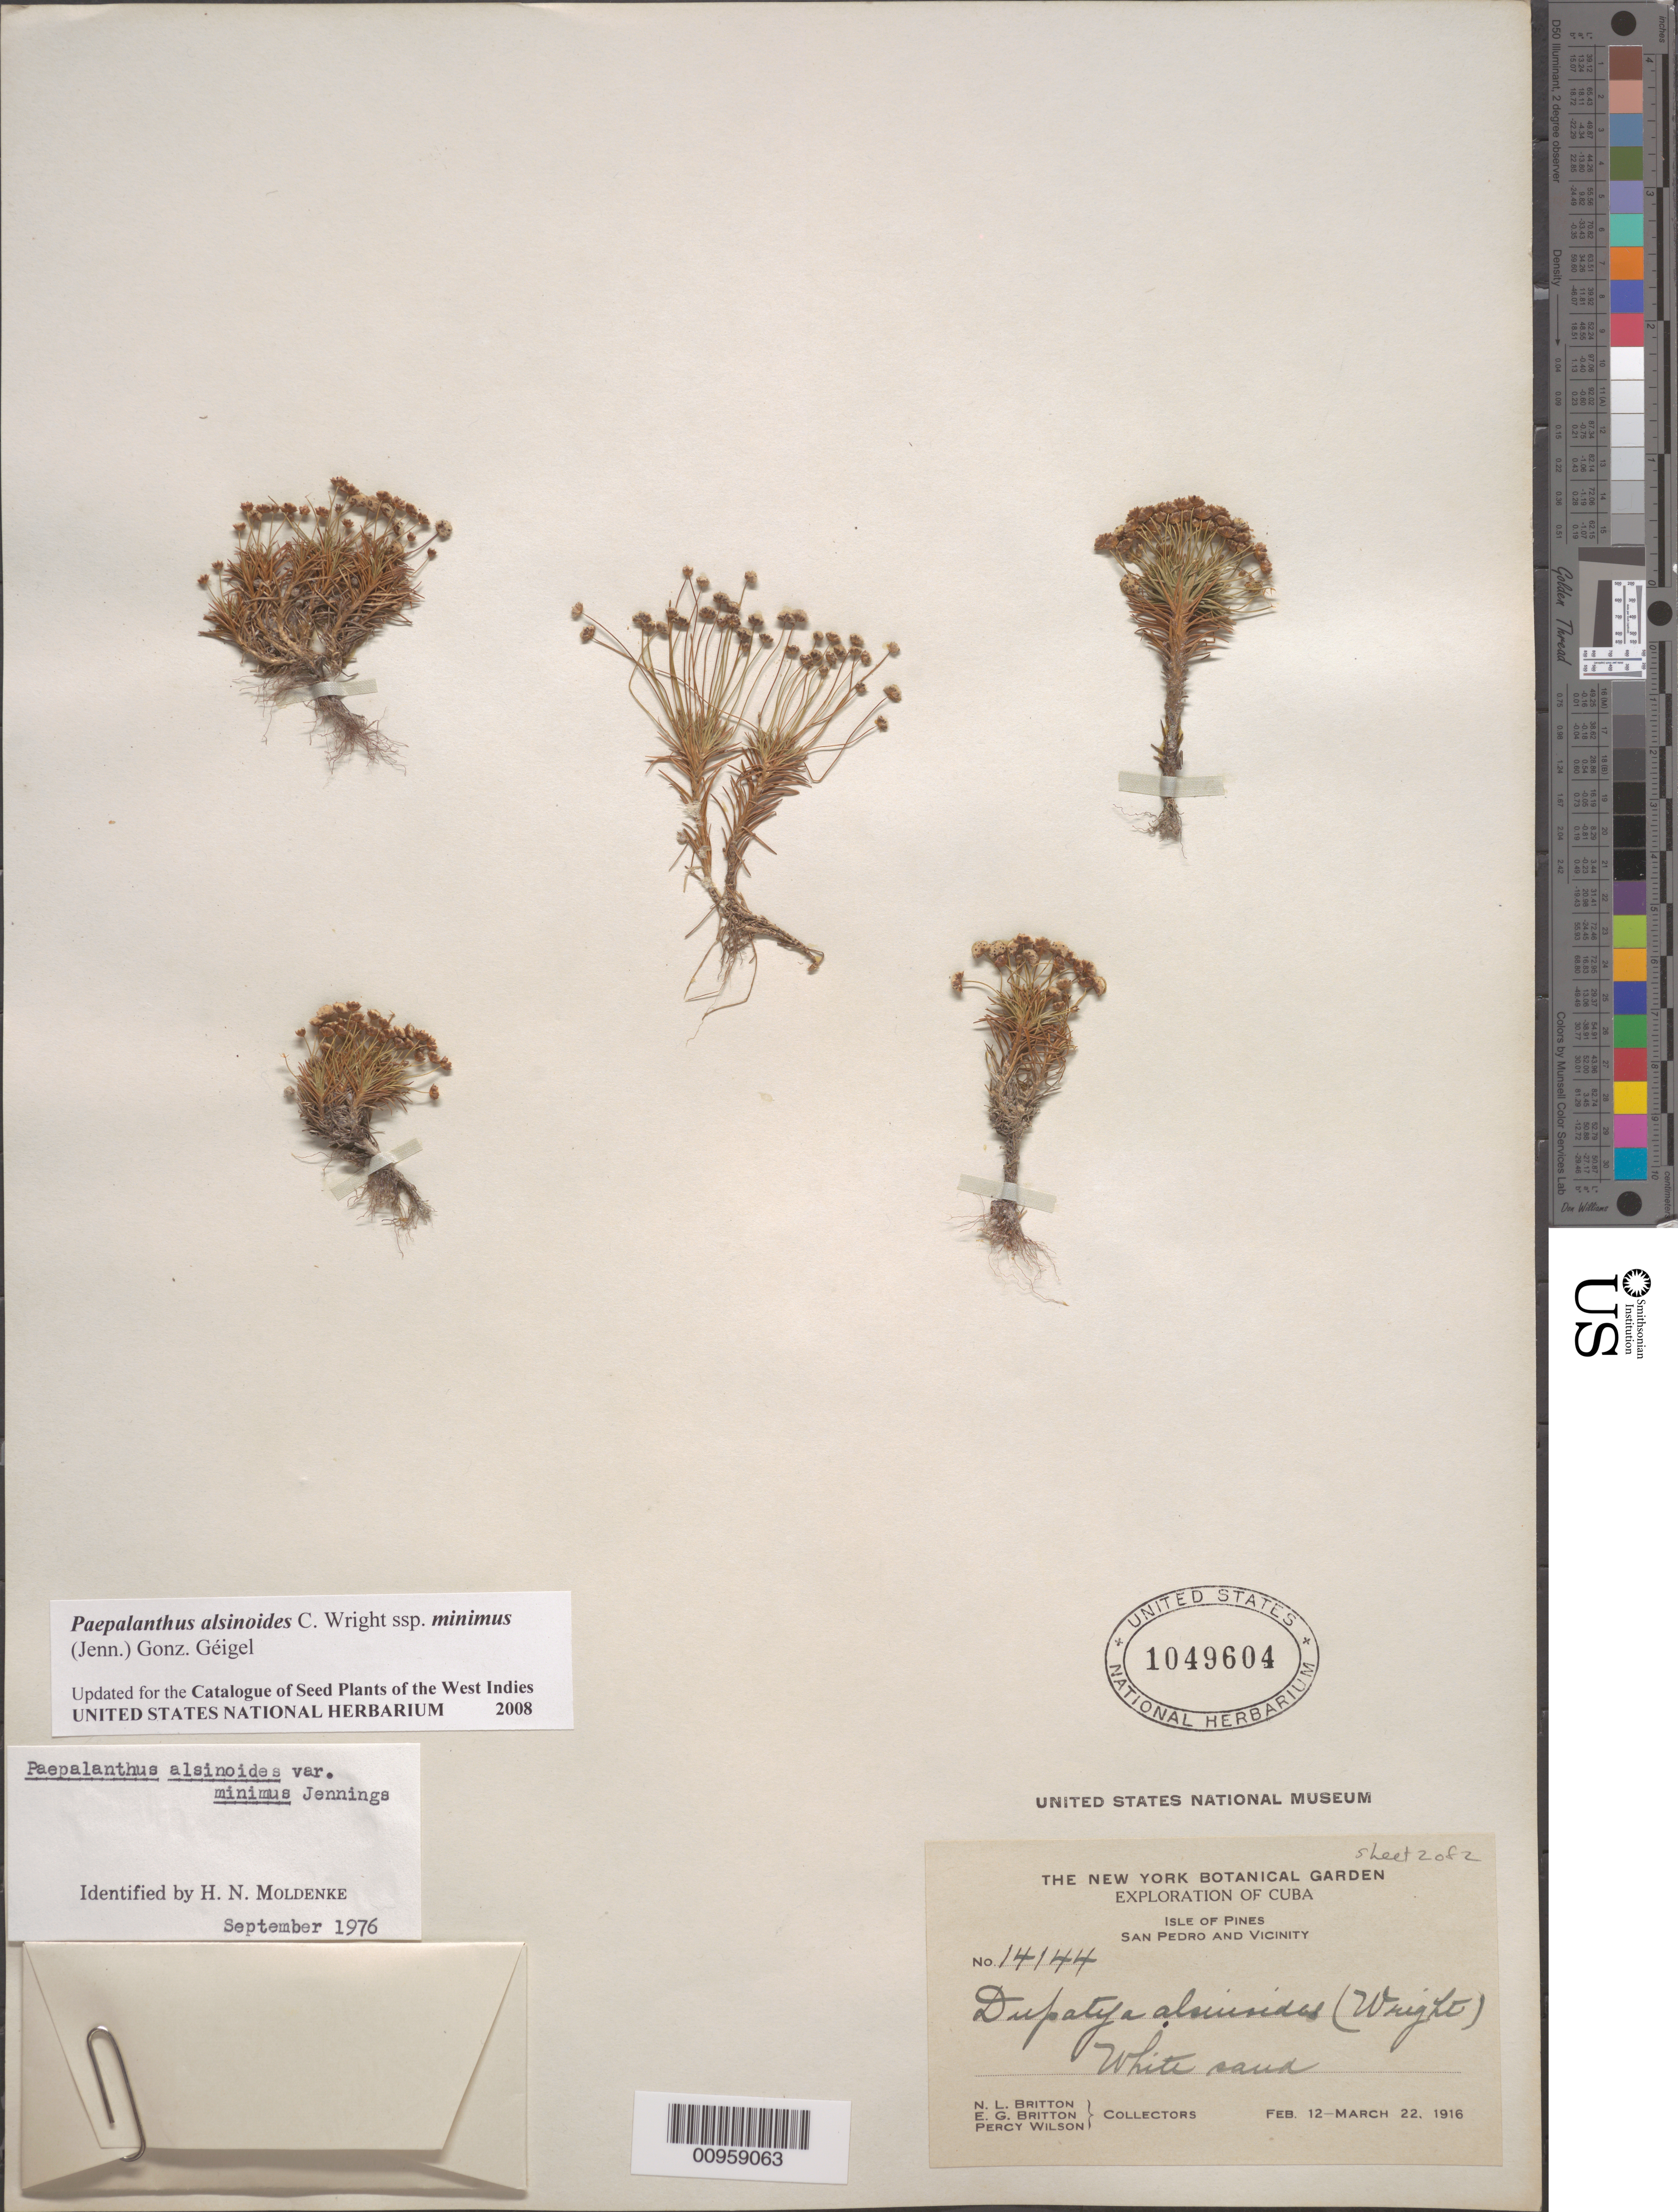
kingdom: Plantae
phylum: Tracheophyta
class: Liliopsida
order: Poales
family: Eriocaulaceae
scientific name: Giuliettia alsinoides subsp. minima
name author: (Jenn.) ined.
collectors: N. Britton, E. G. Britton & P. Wilson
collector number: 14144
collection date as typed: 12 Feb 1916 to 22 Mar 1916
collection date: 1916-02-12/1916-03-22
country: Cuba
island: Isla de la Juventud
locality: San Pedro and vicinity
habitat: White sand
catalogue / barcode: US 1049604